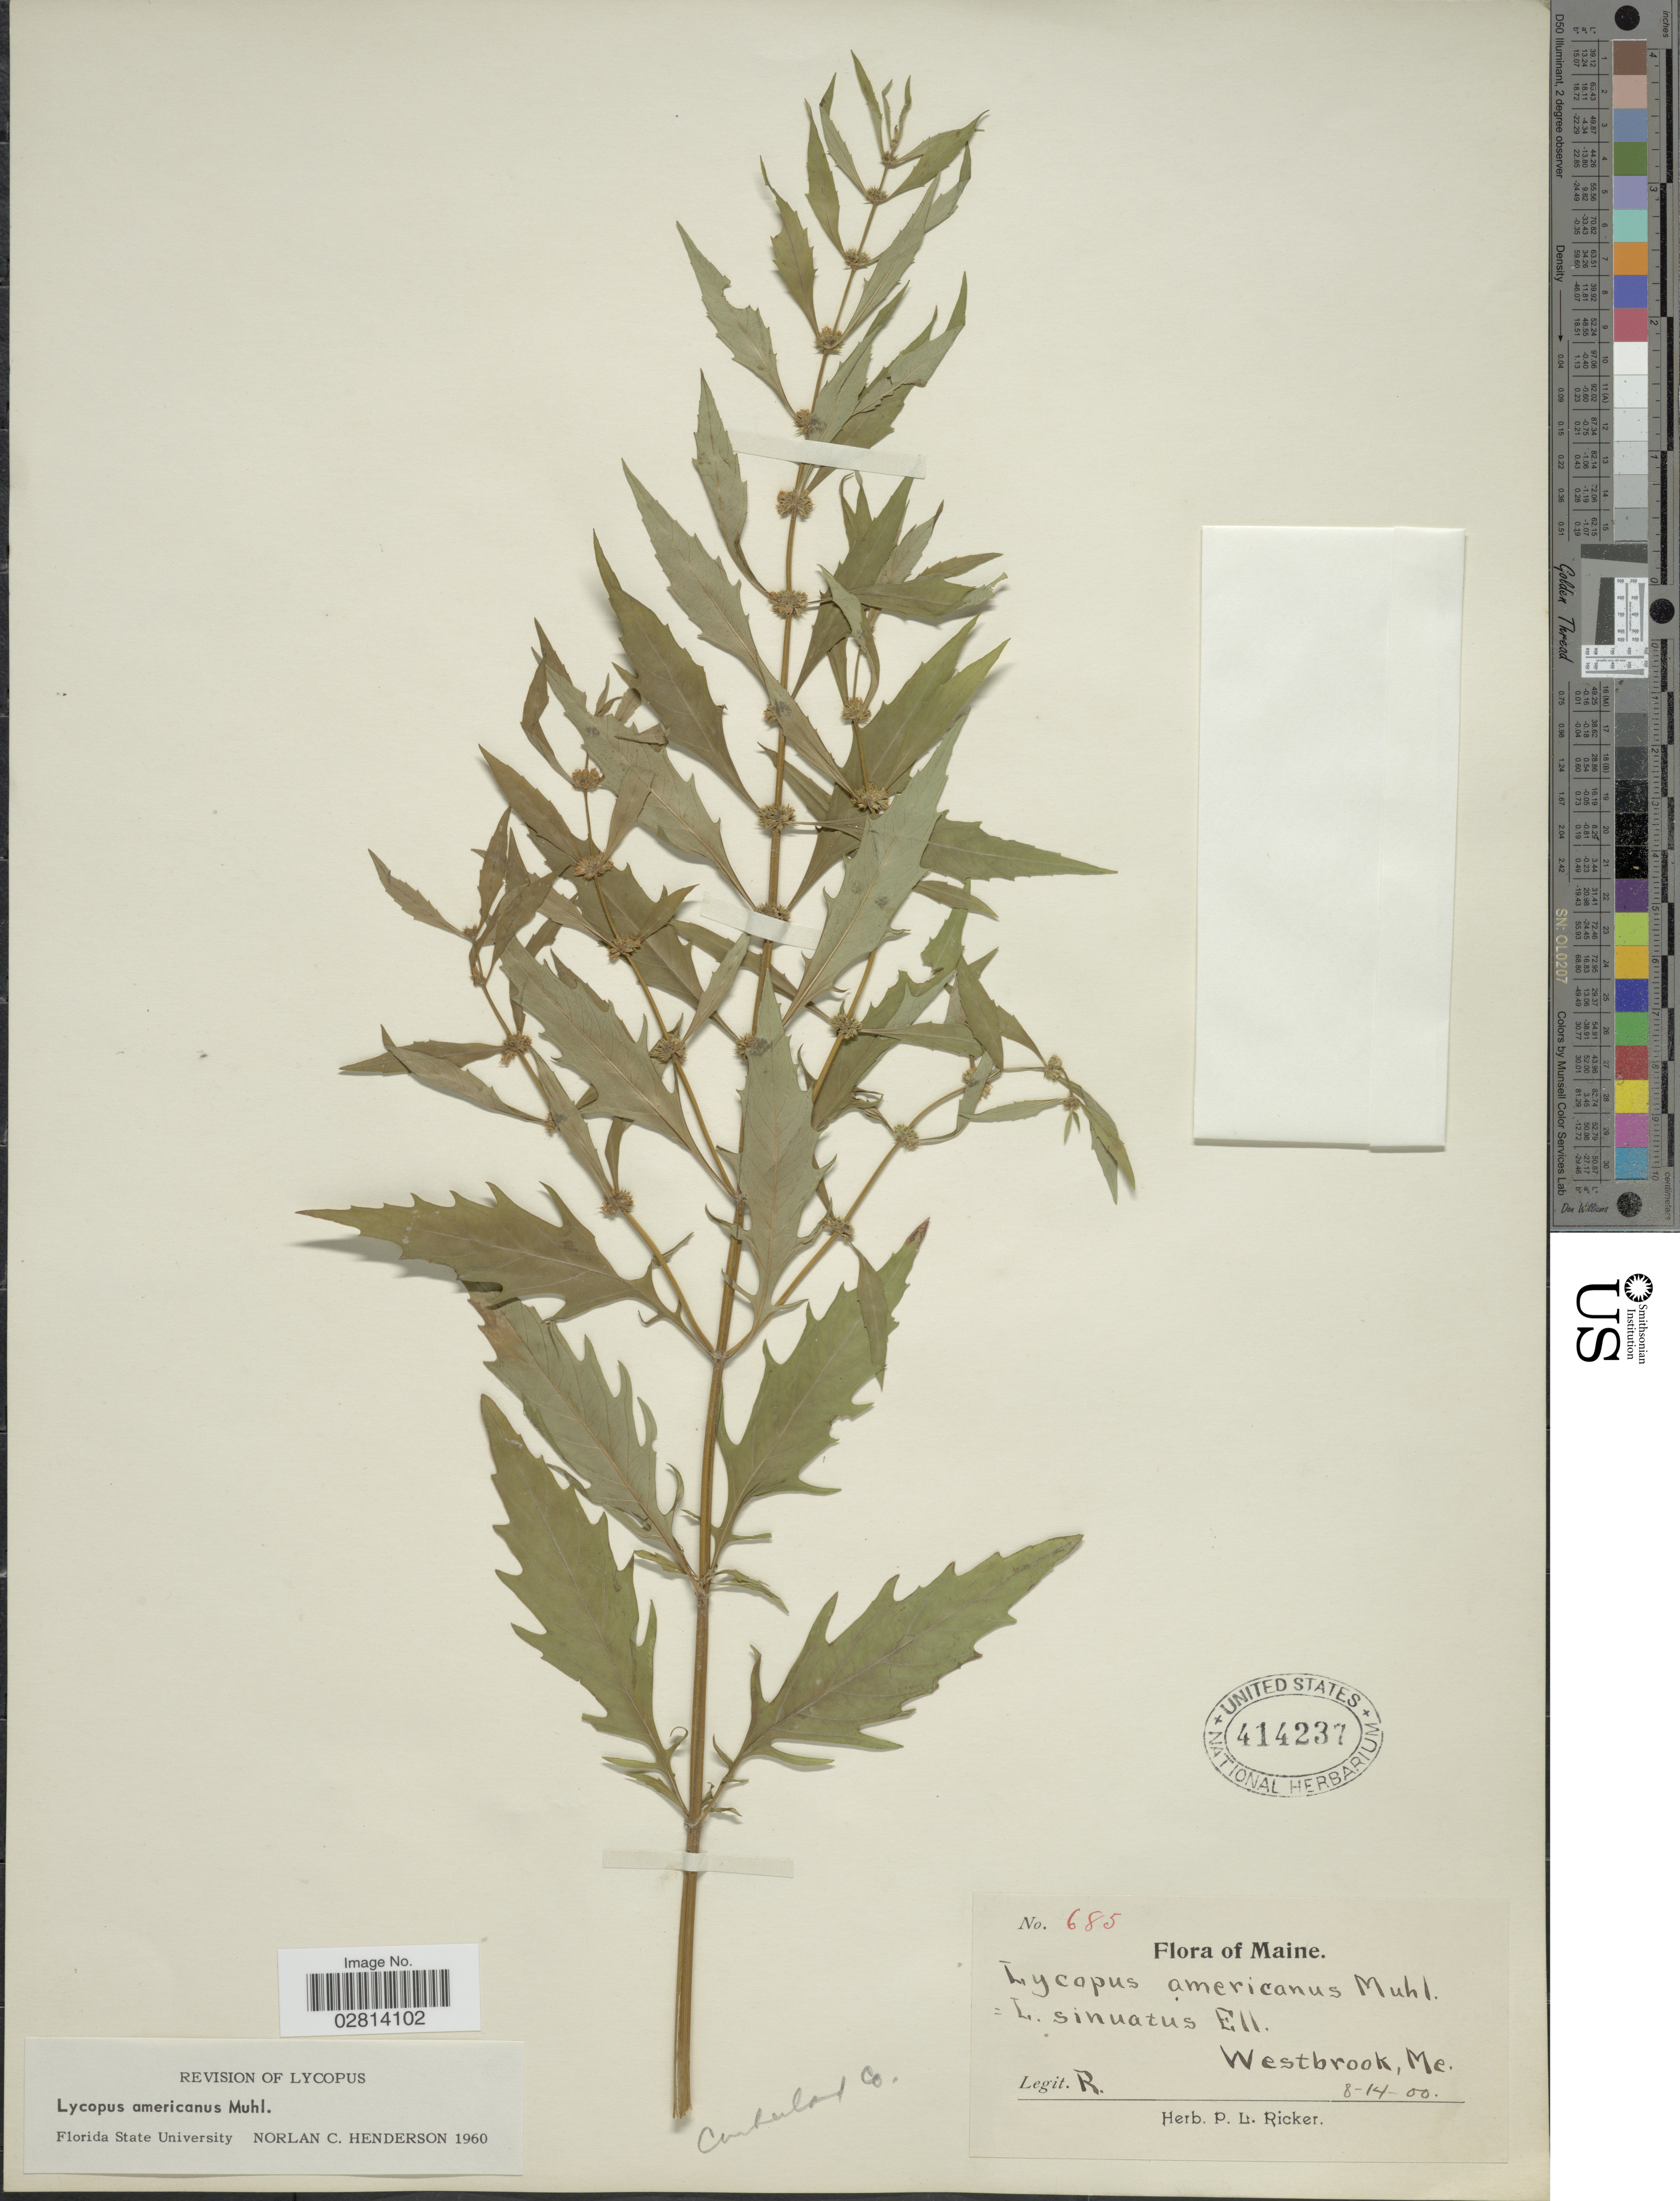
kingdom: Plantae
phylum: Tracheophyta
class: Magnoliopsida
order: Lamiales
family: Lamiaceae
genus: Lycopus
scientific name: Lycopus americanus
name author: Muhl. ex W.P.C. Barton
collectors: P. Ricker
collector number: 685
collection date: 1900-08-14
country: United States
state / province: Maine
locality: Westbrook, Me., Cumberland Co.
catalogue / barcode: US 414237